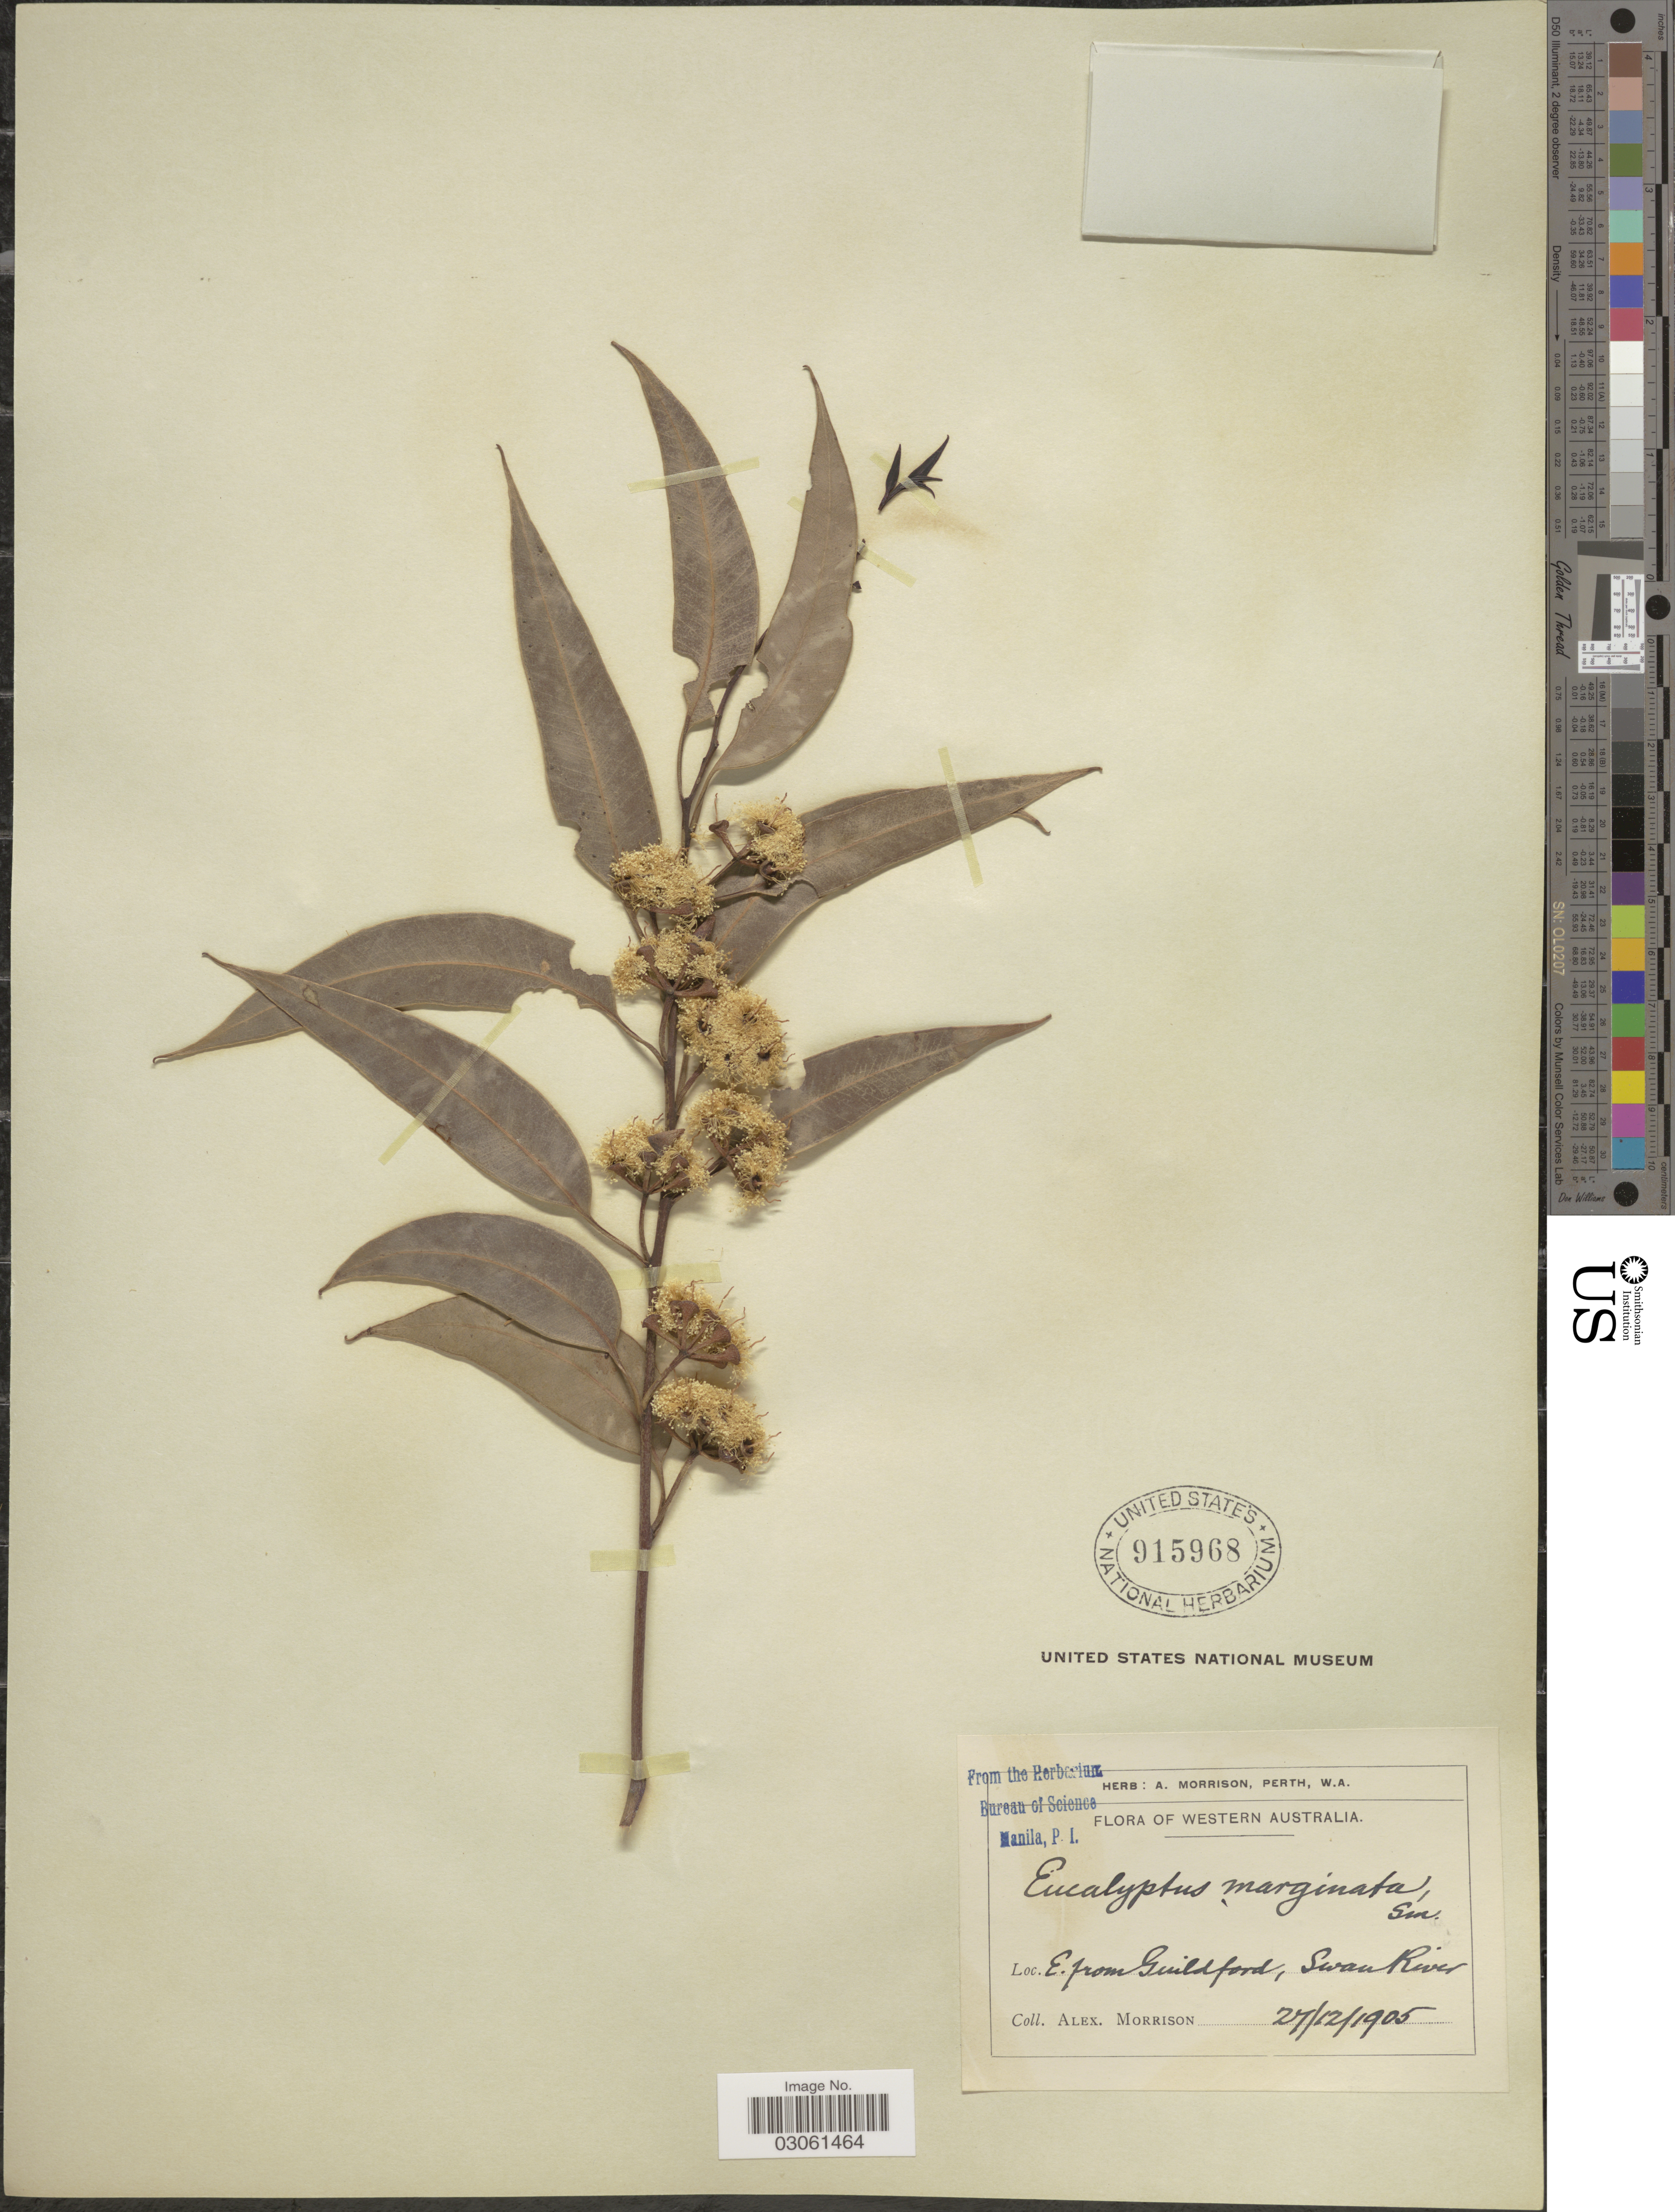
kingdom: Plantae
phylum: Tracheophyta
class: Magnoliopsida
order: Myrtales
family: Myrtaceae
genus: Eucalyptus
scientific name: Eucalyptus marginata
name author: Donn ex Sm.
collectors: A. Morrison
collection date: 1905-12-27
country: Australia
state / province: Western Australia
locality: E. from Guildford, Swan River.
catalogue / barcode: US 915968